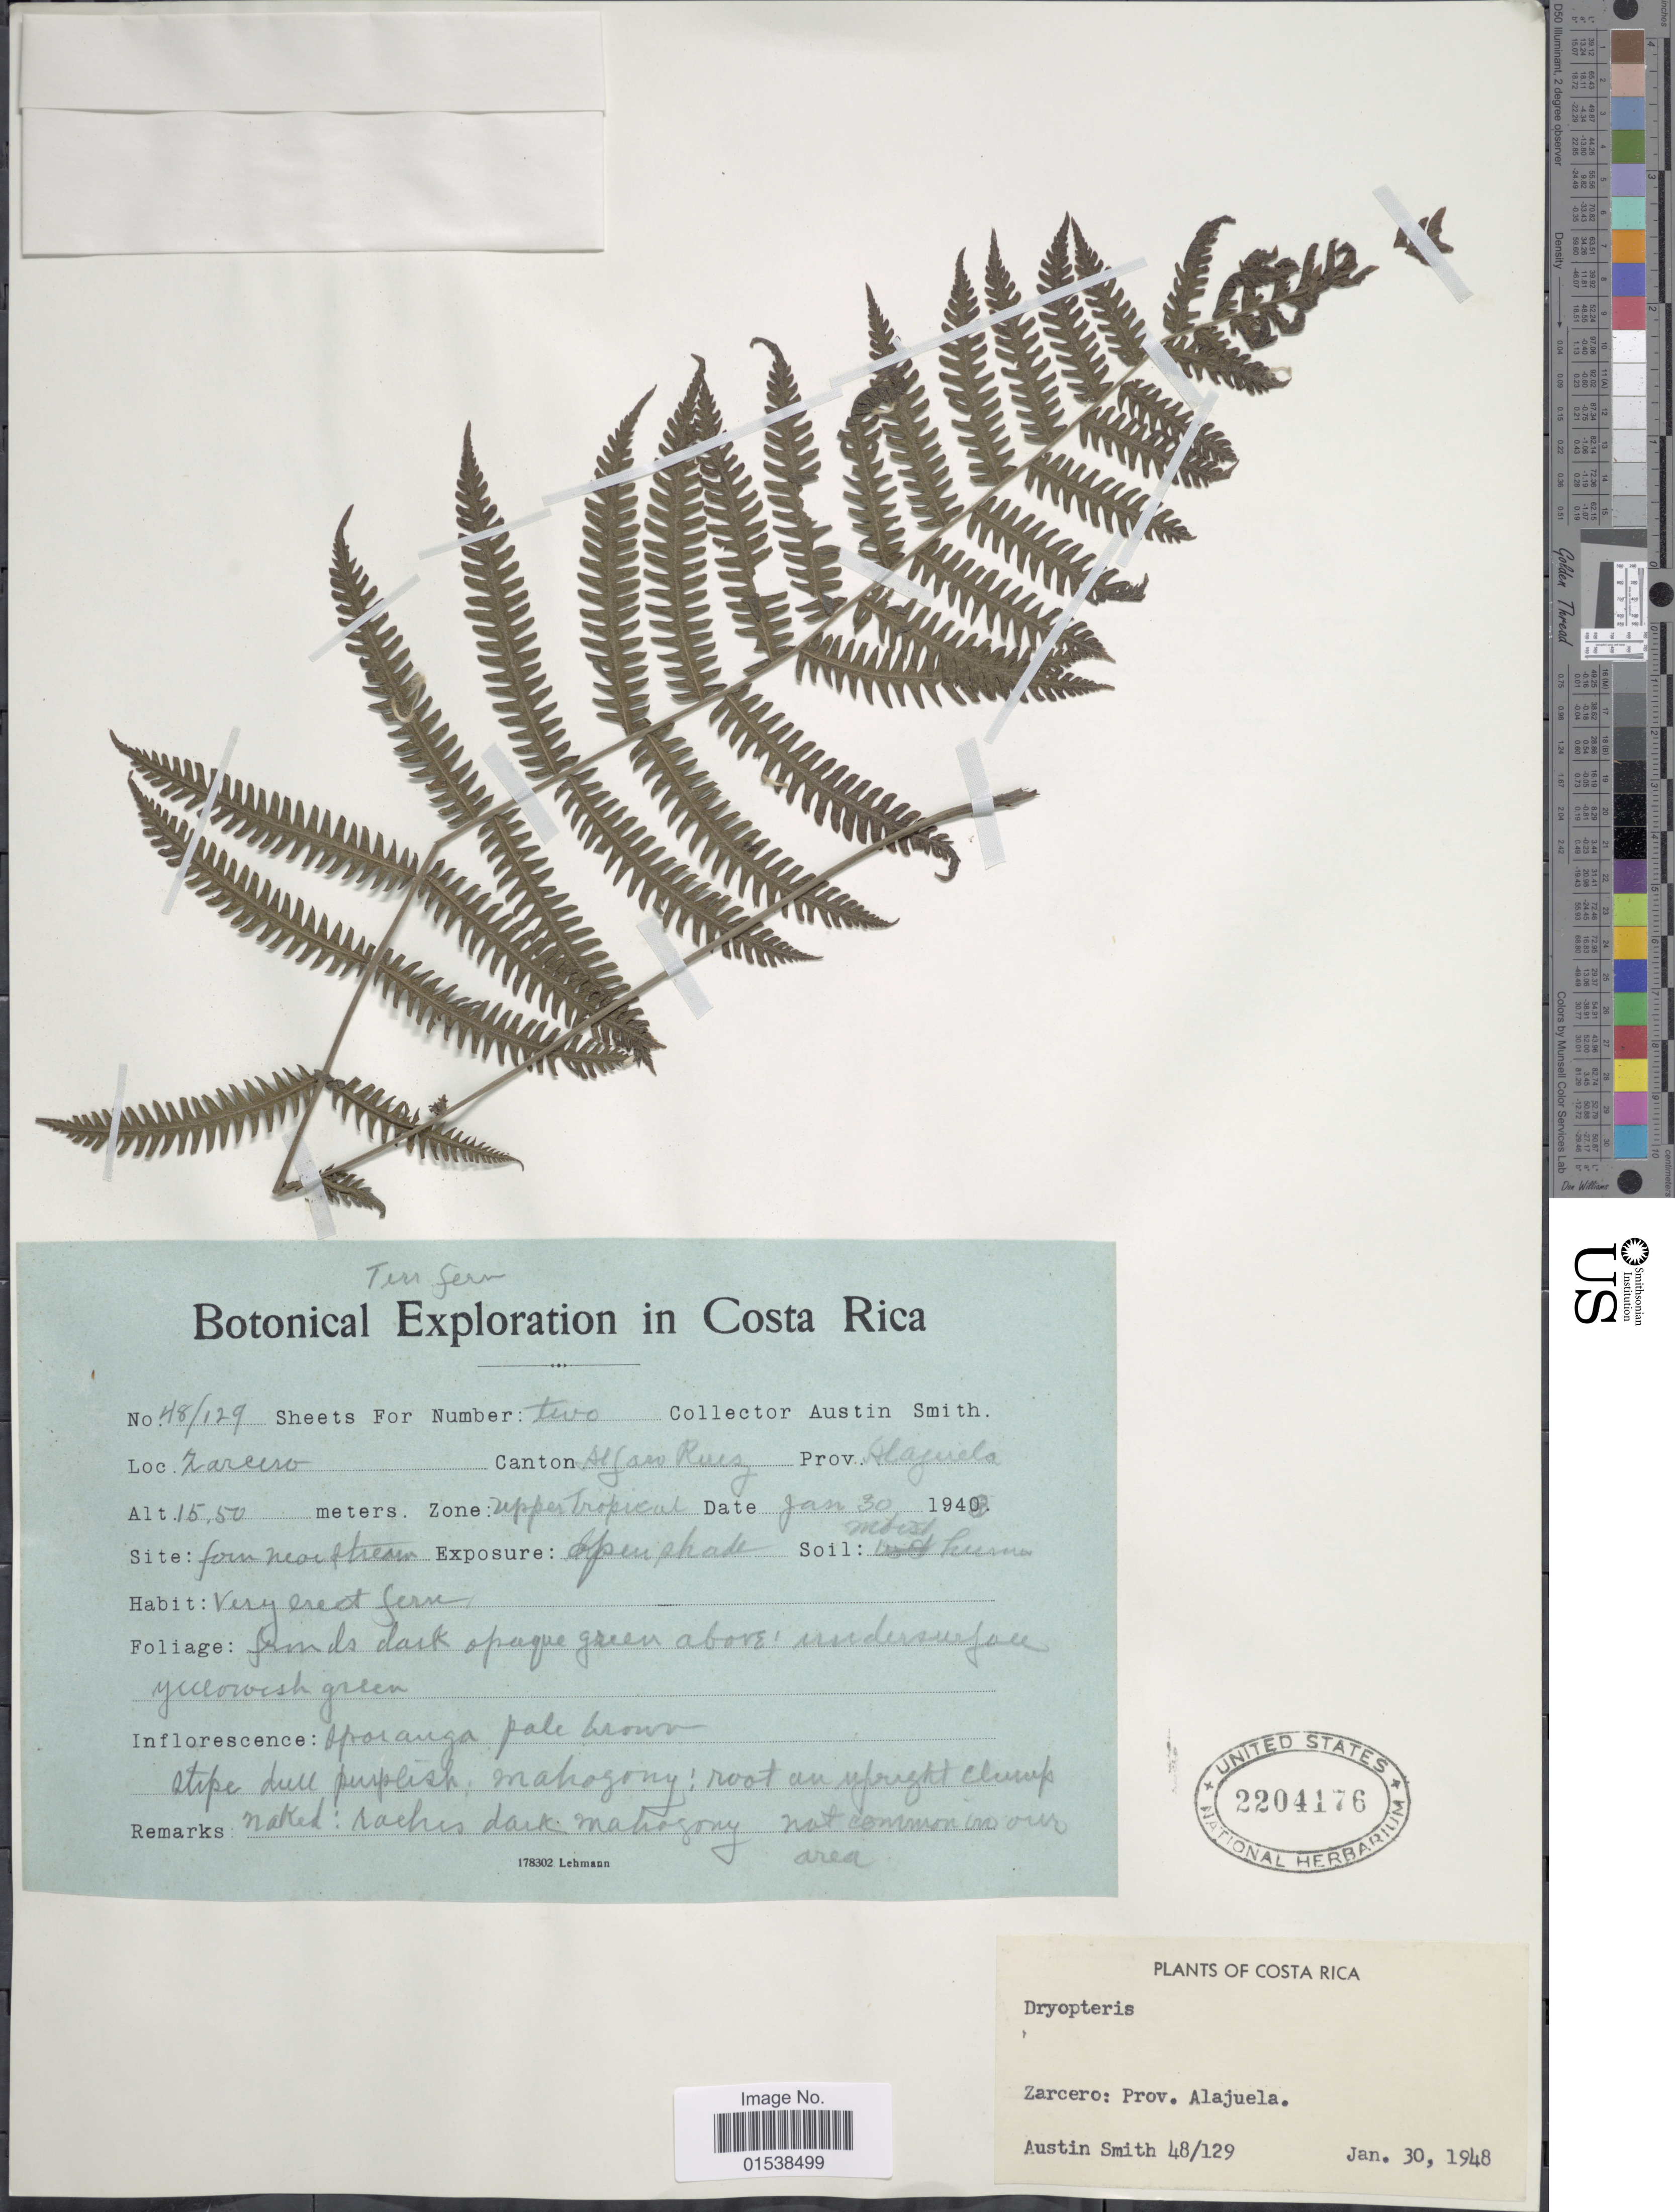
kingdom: Plantae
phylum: Tracheophyta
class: Polypodiopsida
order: Polypodiales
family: Thelypteridaceae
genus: Amauropelta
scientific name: Amauropelta oligocarpa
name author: (Humb. & Bonpl. ex Willd.) Pic. Serm.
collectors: Aust P. Smith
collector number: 48/129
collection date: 1948-01-30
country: Costa Rica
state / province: Alajuela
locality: Zarcero: Prov. Alajuela, Canton Alfaro Ruiz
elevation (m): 1550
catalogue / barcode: US 2204176